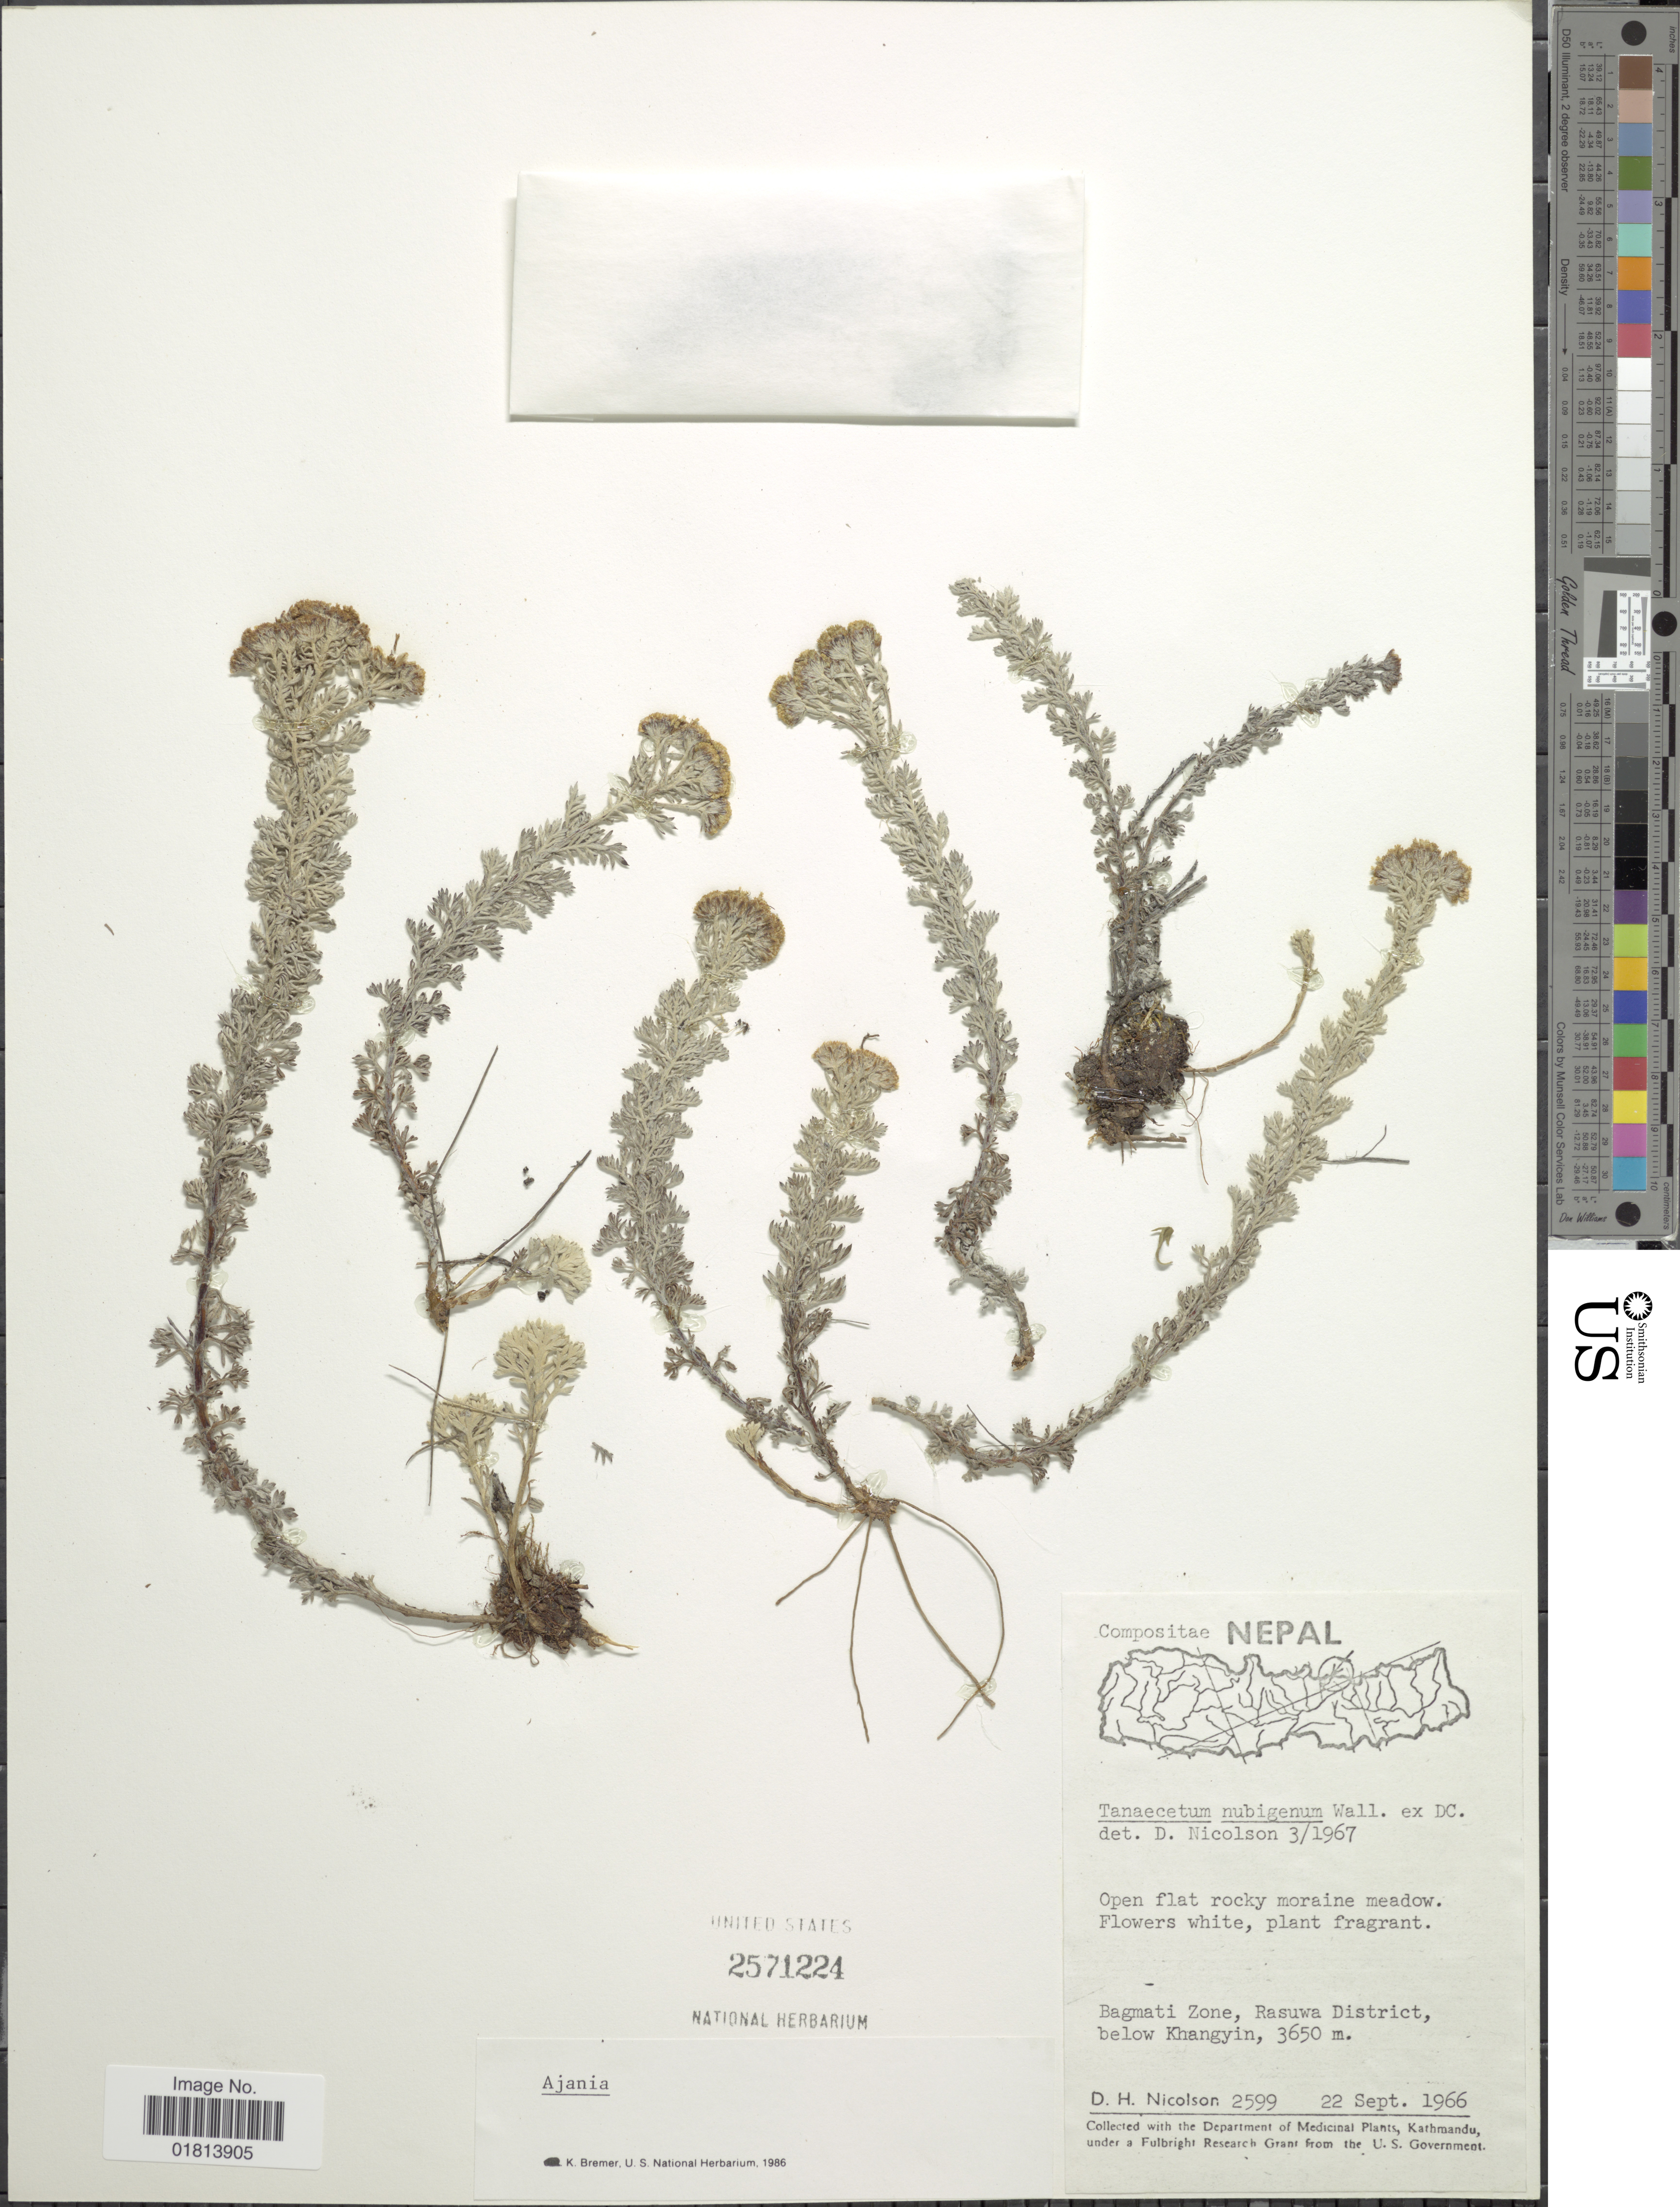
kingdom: Plantae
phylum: Tracheophyta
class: Magnoliopsida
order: Asterales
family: Asteraceae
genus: Ajania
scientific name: Ajania nubigenum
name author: Wall. ex DC.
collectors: D. H. Nicolson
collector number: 2599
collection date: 1966-09-22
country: Nepal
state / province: Bagmati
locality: Bagmati Zone, Rasuwa District, below Khangyin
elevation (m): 3650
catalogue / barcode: US 2571224